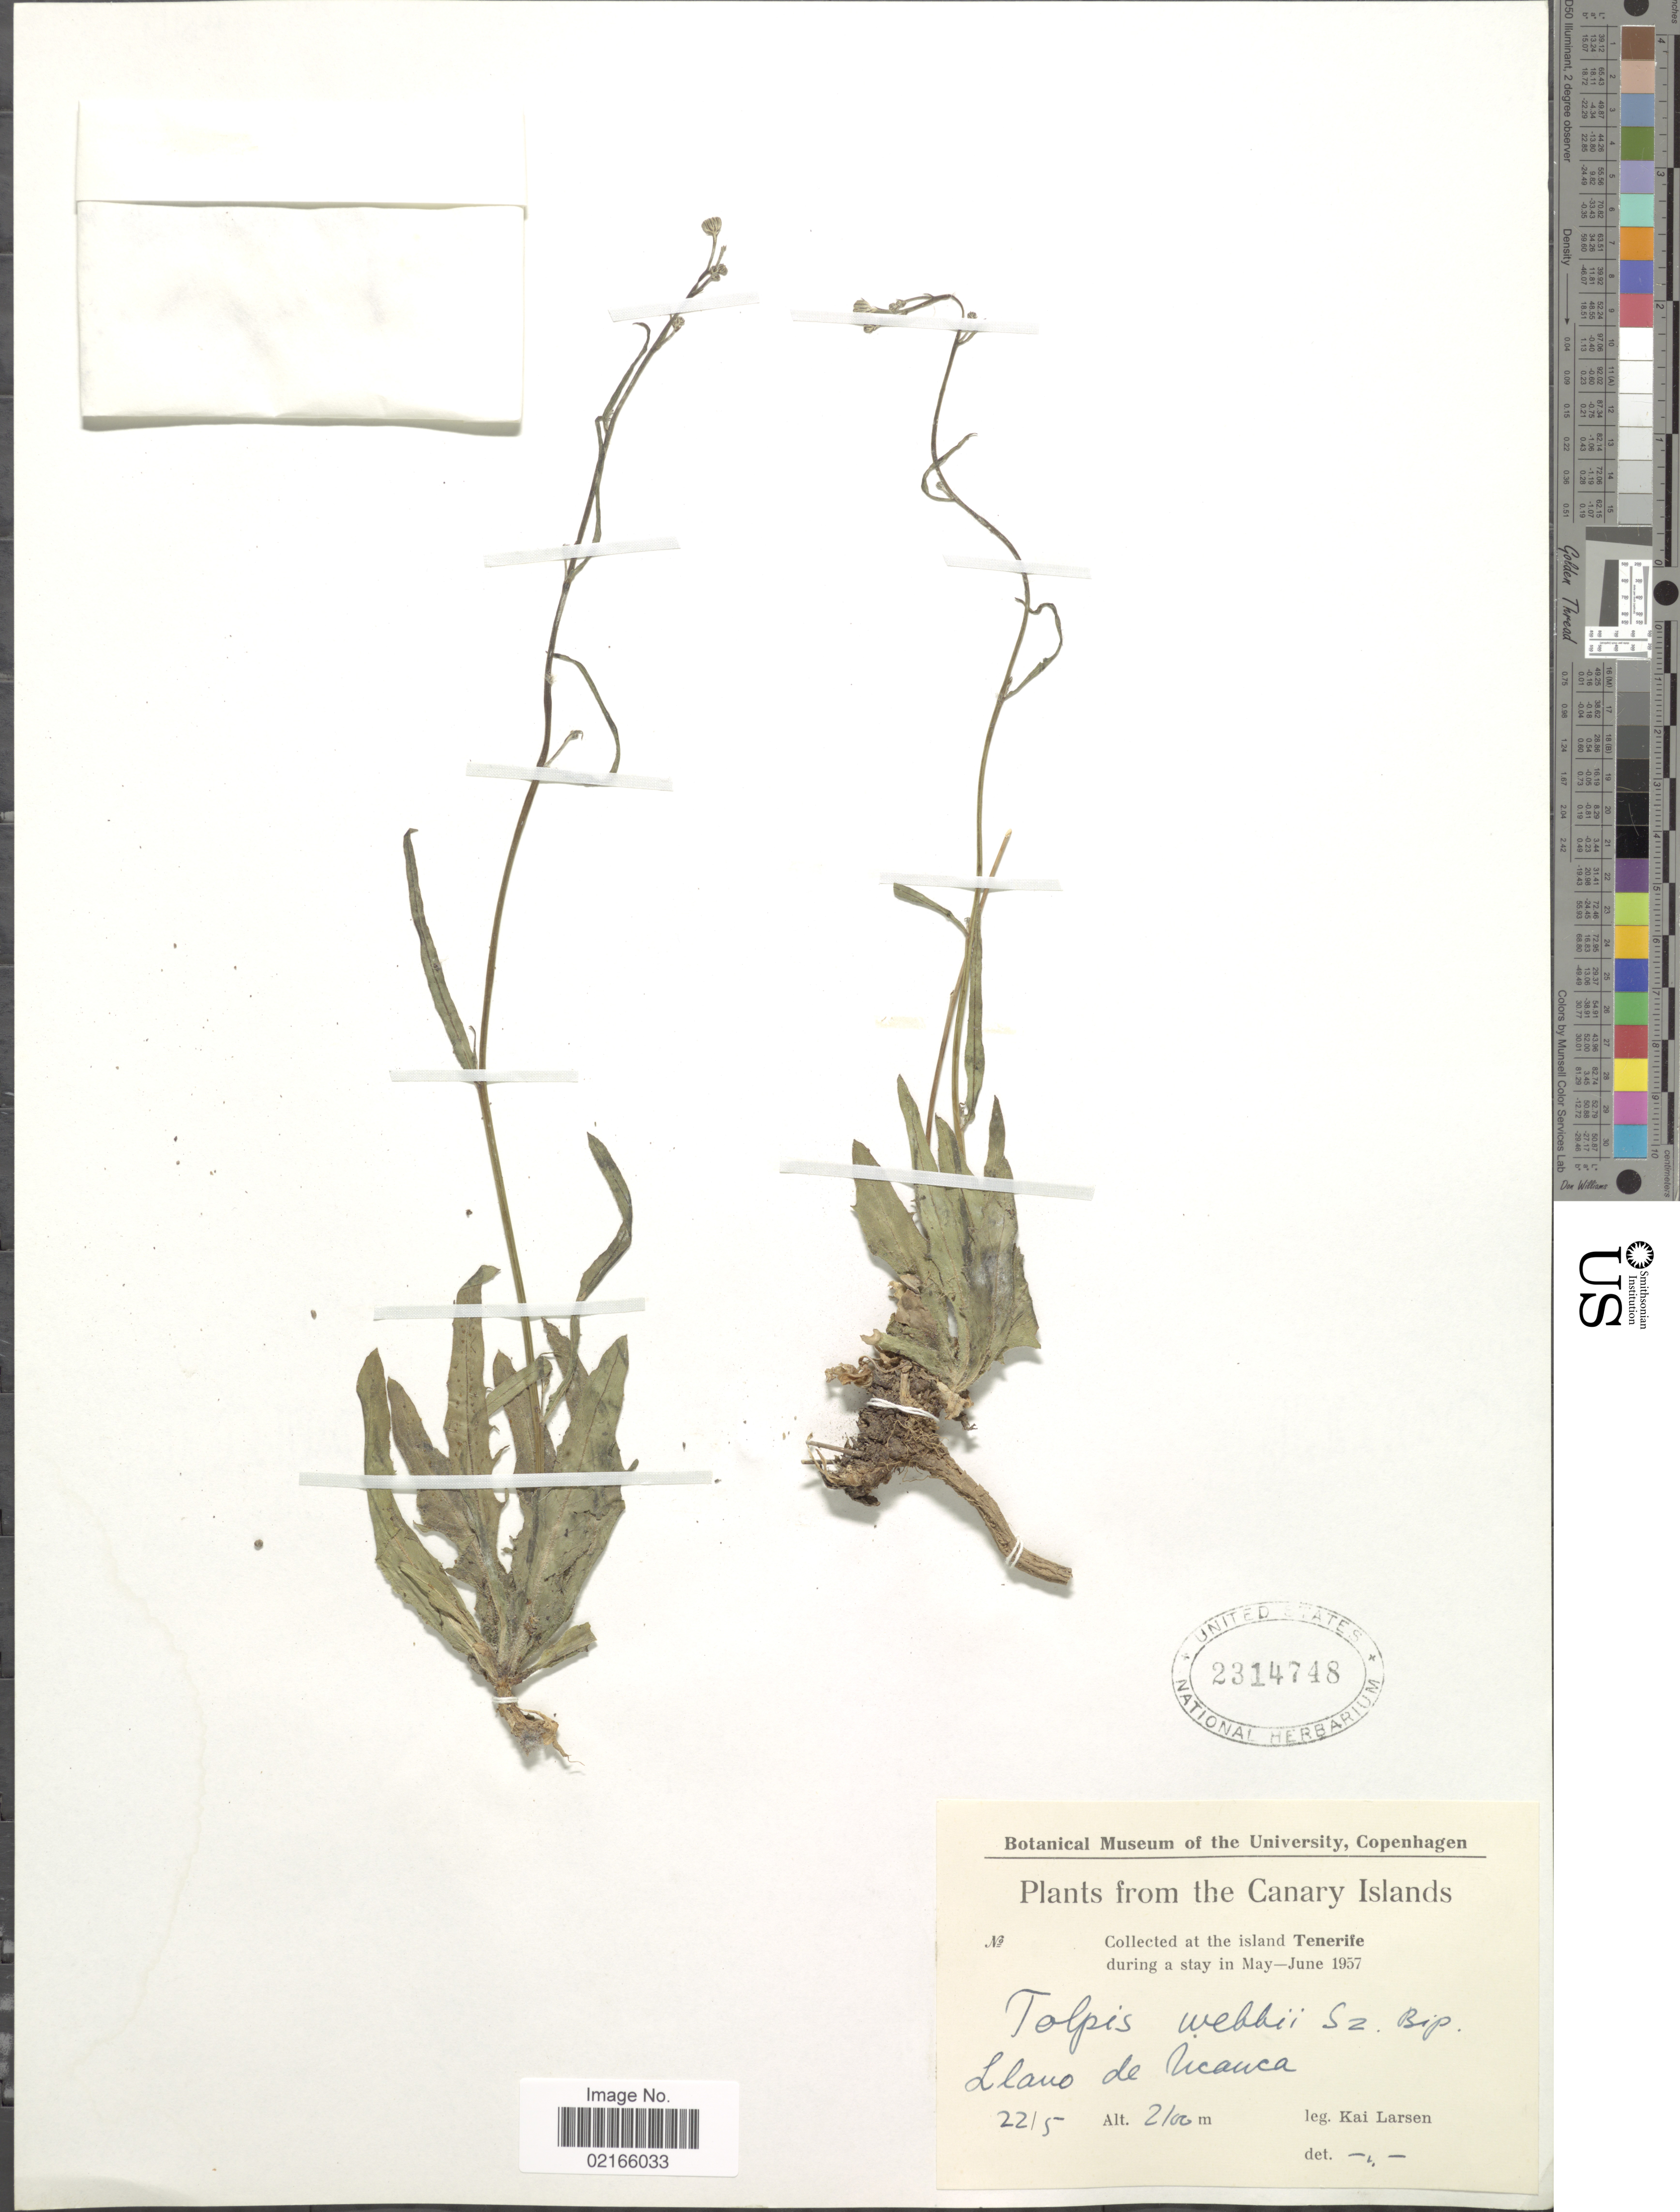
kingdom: Plantae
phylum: Tracheophyta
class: Magnoliopsida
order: Asterales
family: Asteraceae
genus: Tolpis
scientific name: Tolpis webbii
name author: Sch. Bip.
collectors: K. Larsen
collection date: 1957-05-22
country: Spain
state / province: Canarias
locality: Canary Islands, island Tenerife, Llano de Ucanca.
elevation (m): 2100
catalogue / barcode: US 2314748